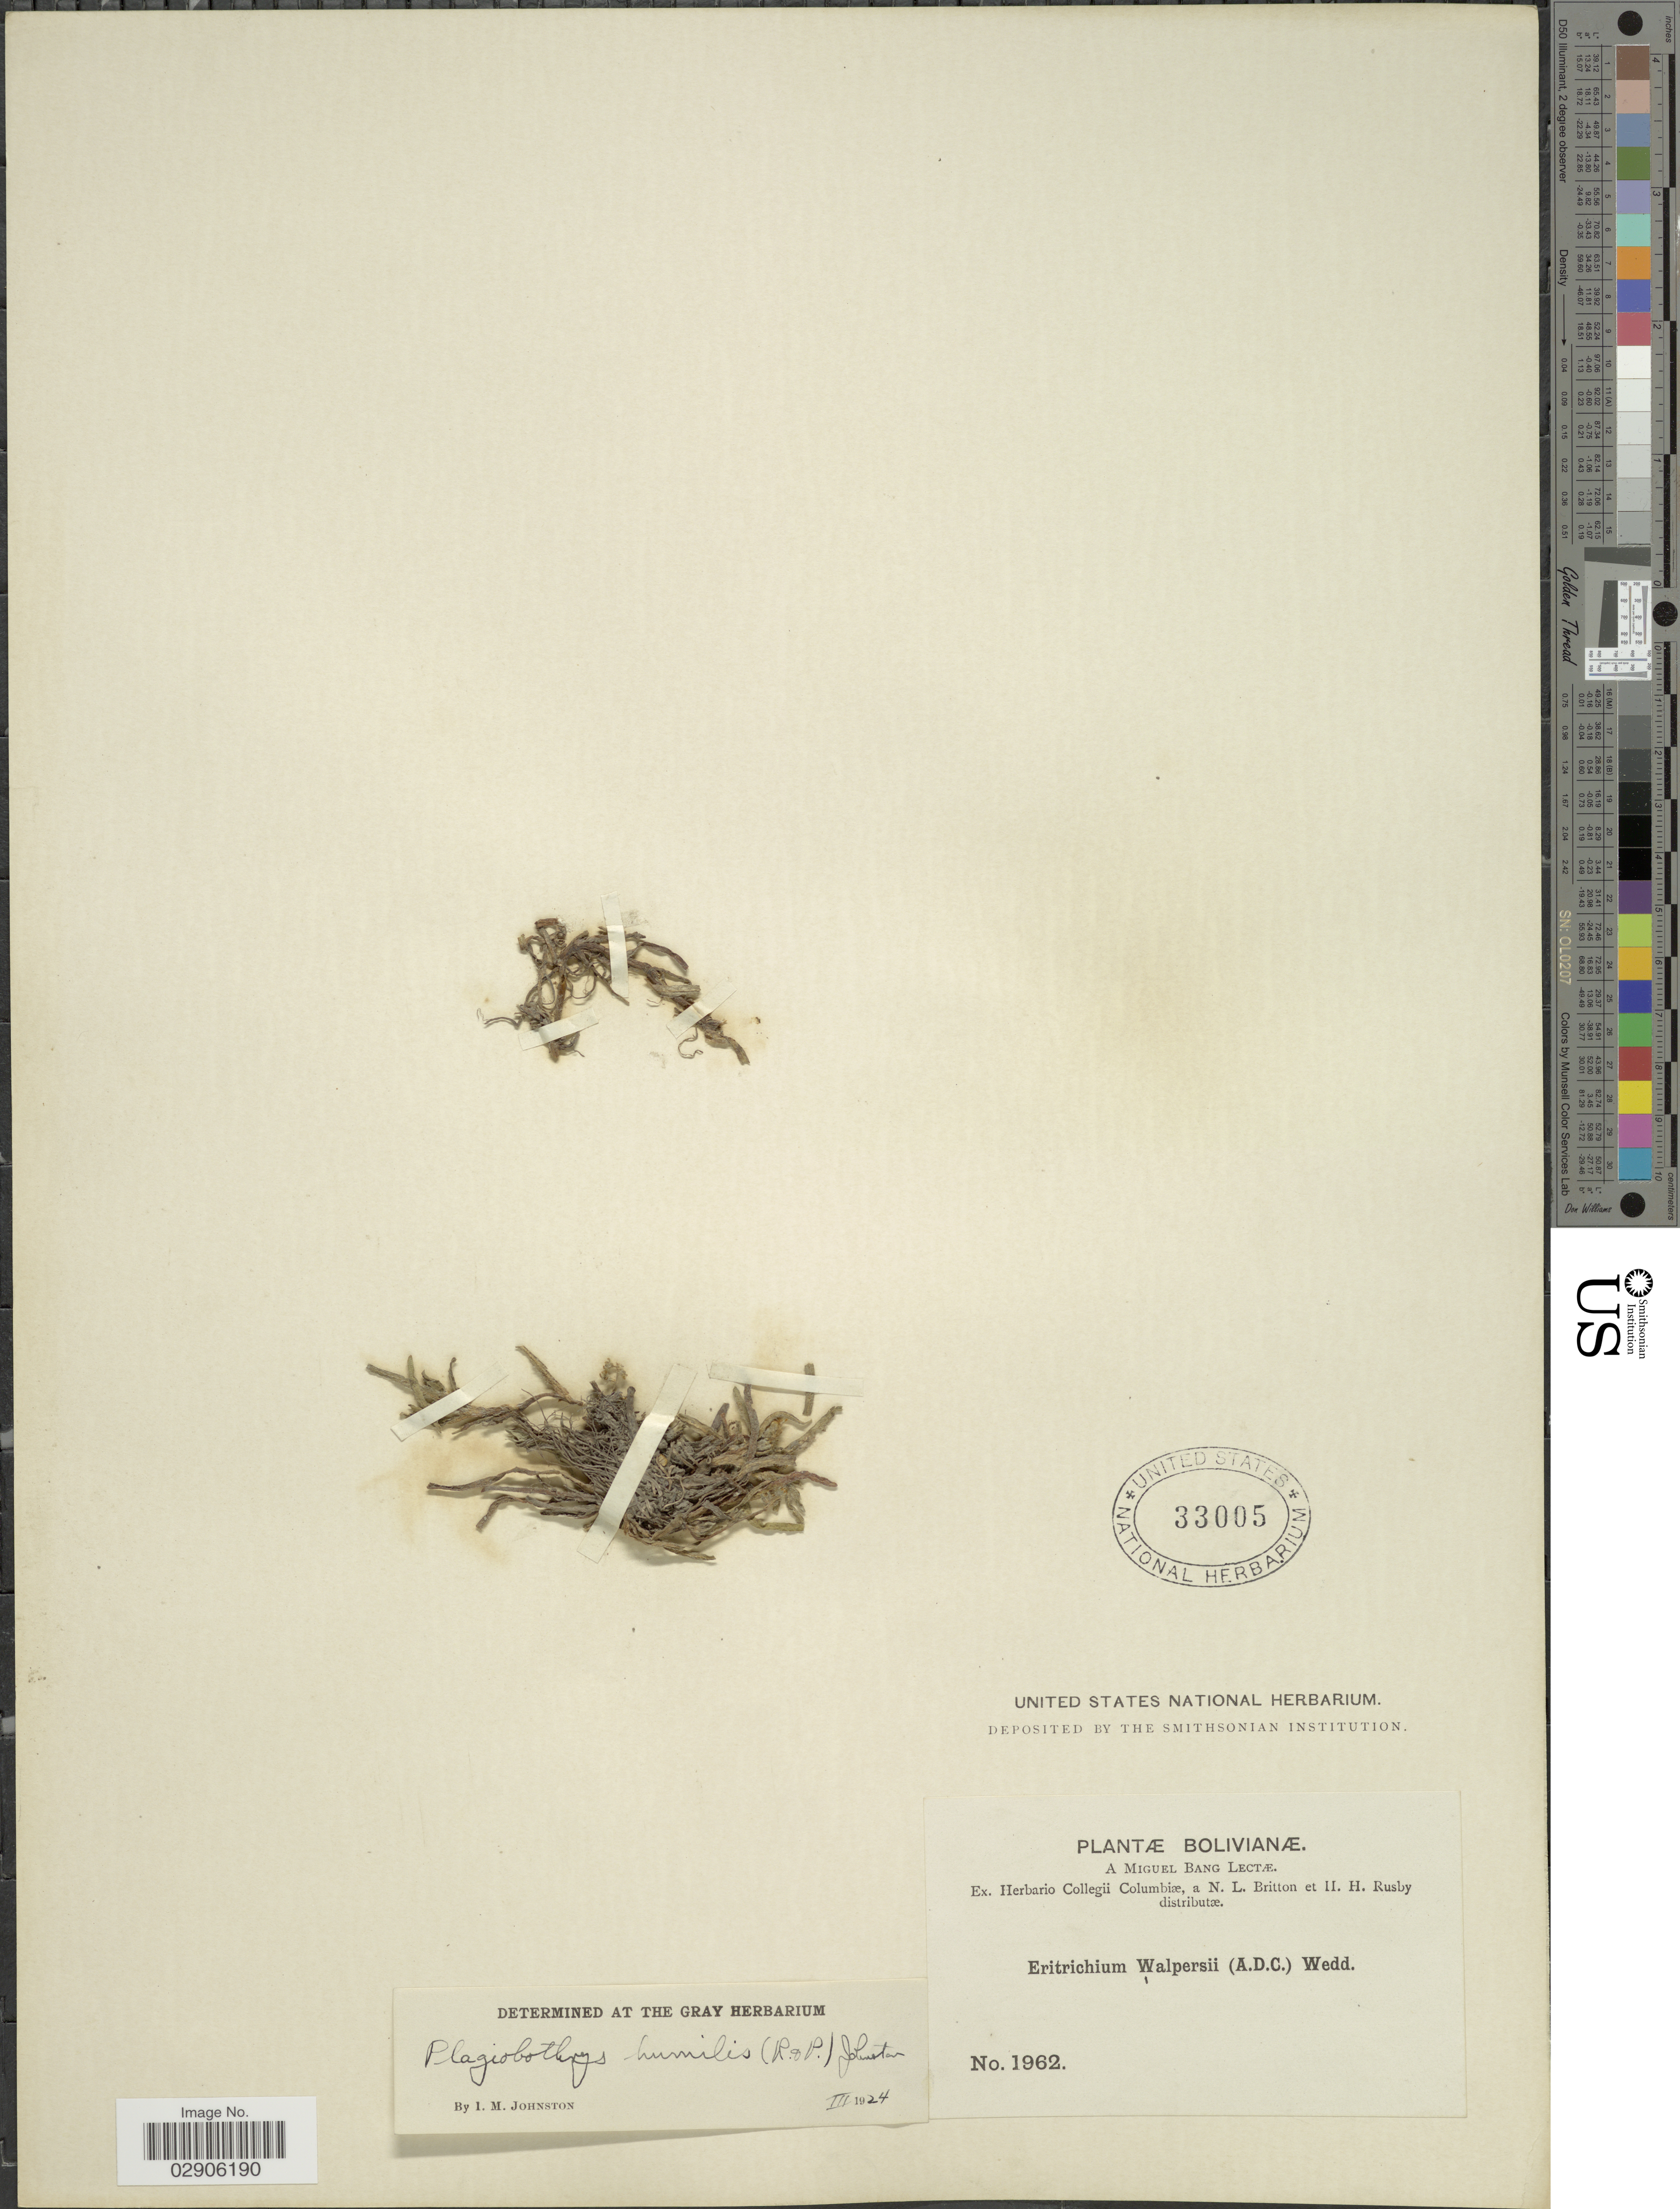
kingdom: Plantae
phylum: Tracheophyta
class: Magnoliopsida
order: Boraginales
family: Boraginaceae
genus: Plagiobothrys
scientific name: Plagiobothrys humilis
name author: (Ruiz & Pav.) I.M. Johnst.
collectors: M. Bang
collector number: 1962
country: Bolivia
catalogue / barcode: US 33005